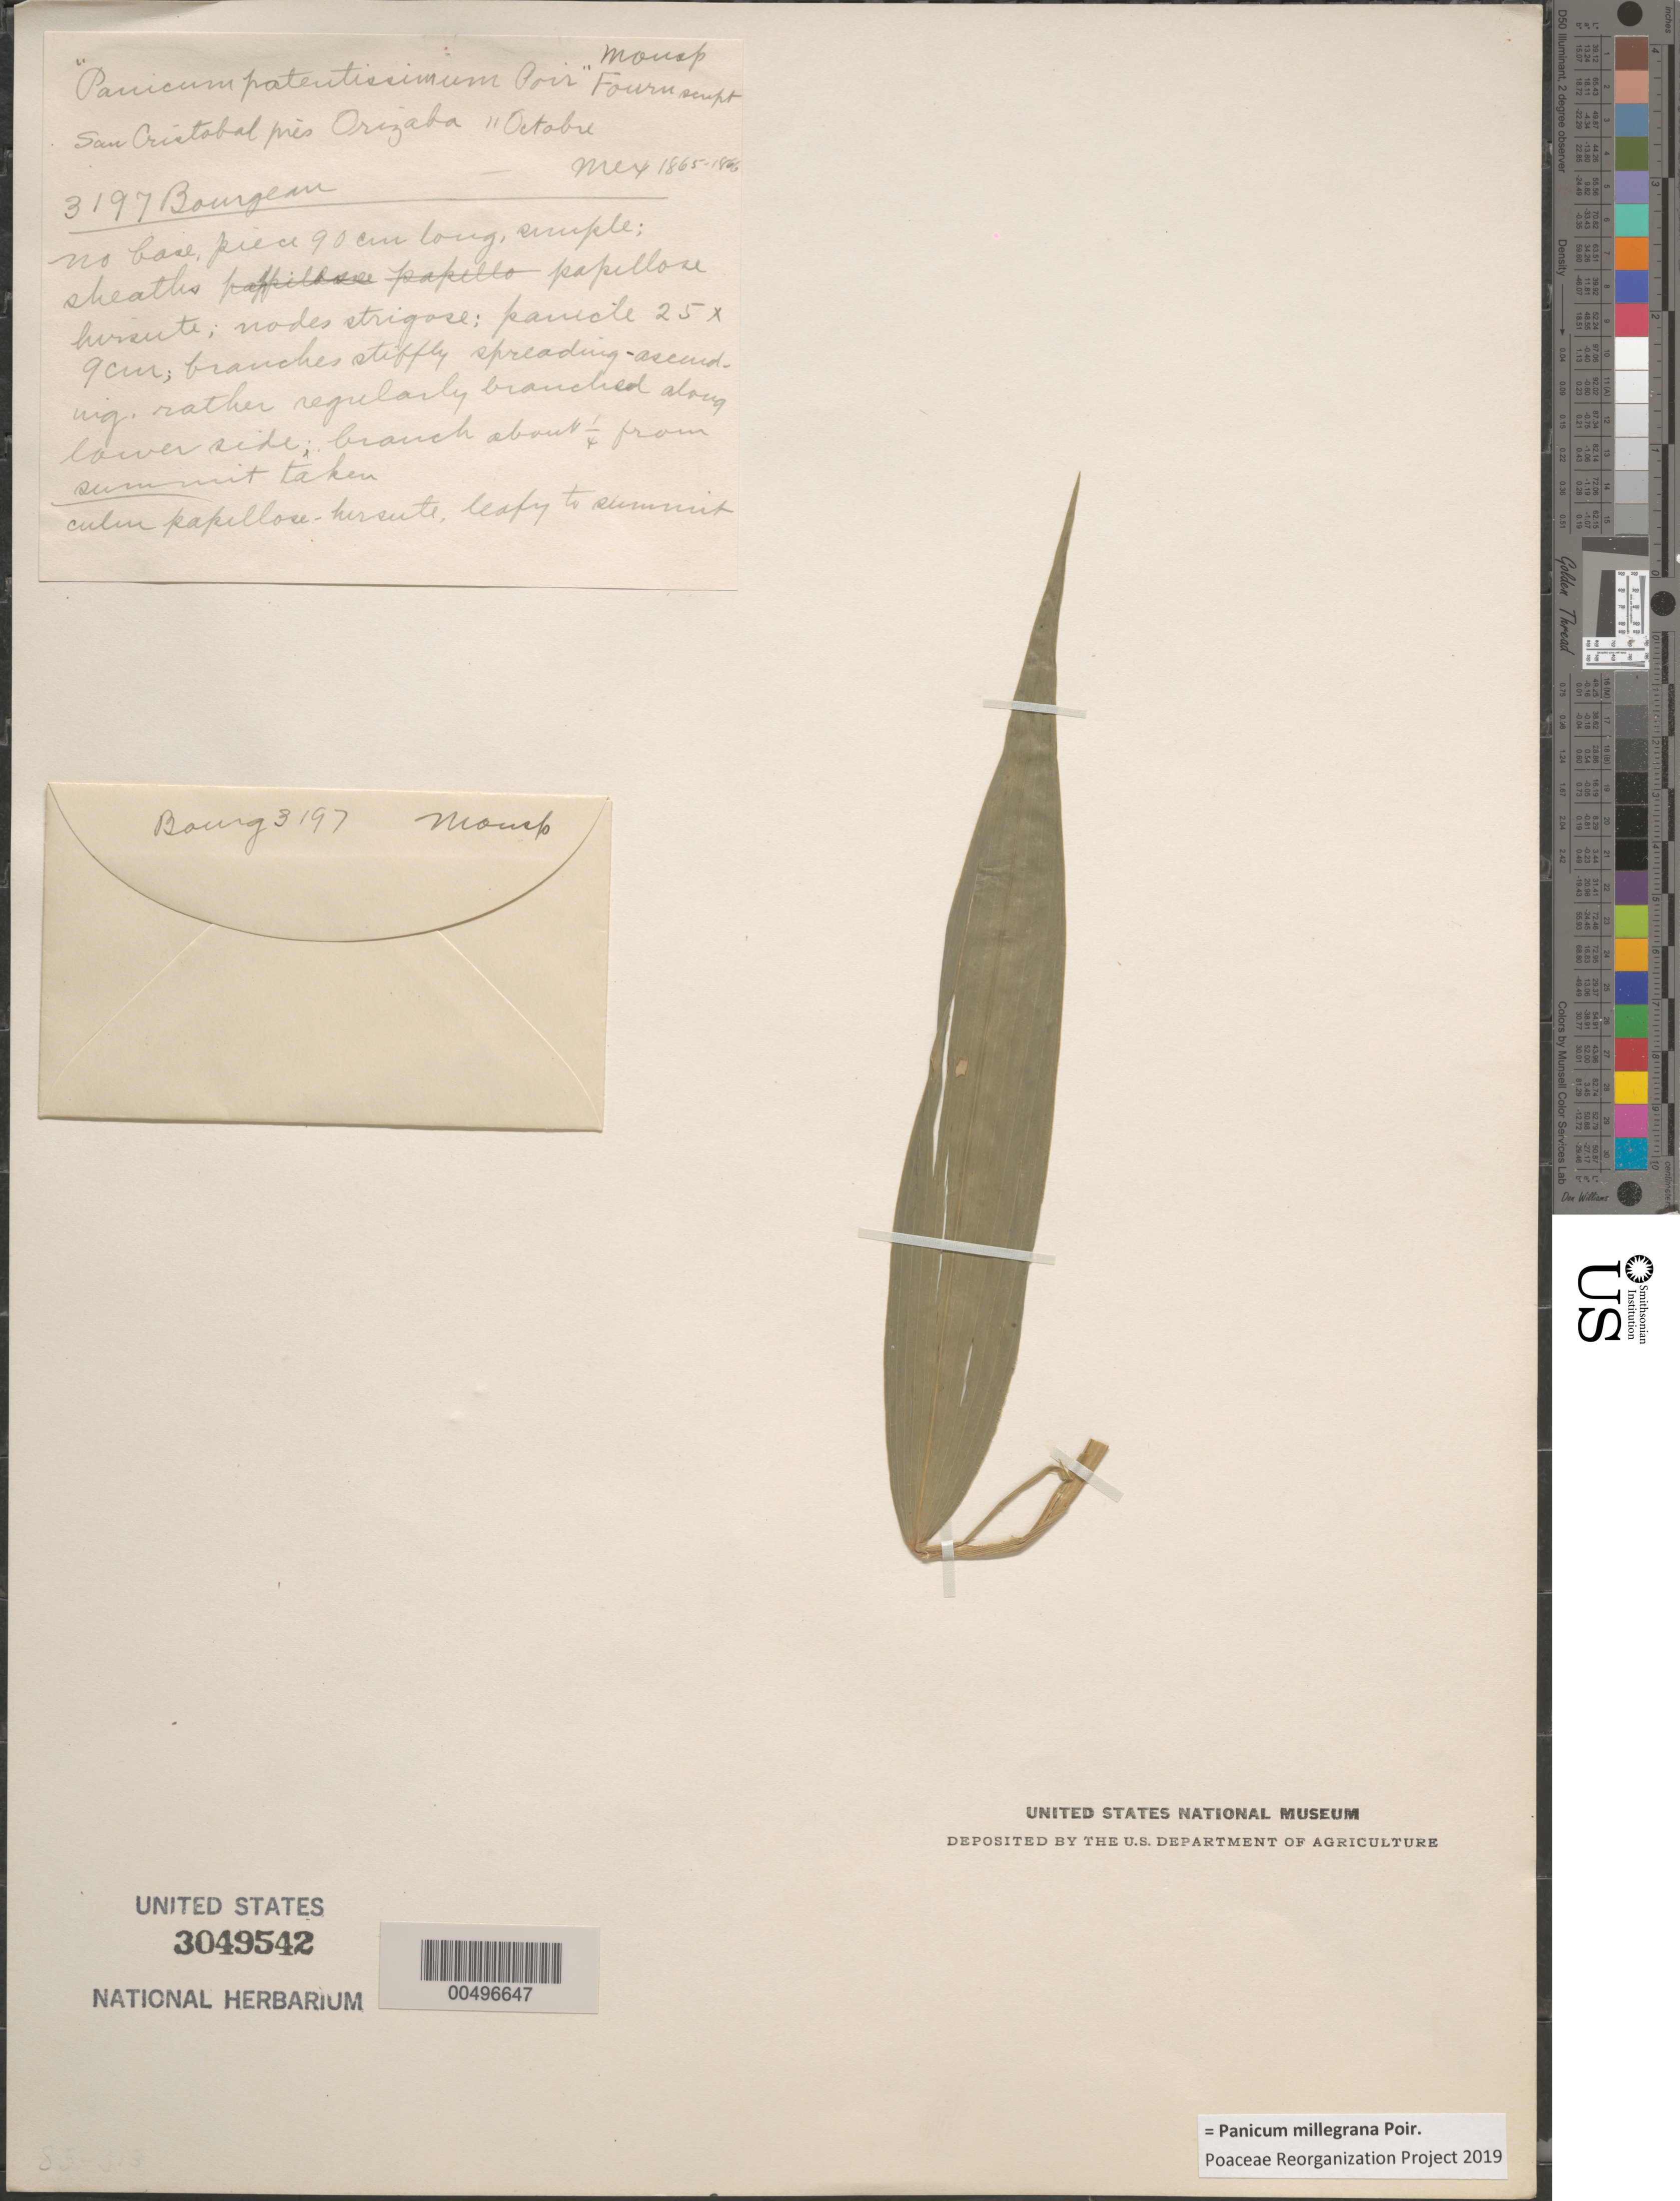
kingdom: Plantae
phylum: Tracheophyta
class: Liliopsida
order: Poales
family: Poaceae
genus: Panicum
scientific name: Panicum millegrana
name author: Poir.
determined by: Poaceae Reorganization Project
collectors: -. Bourgeau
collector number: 3197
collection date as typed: Oct 1865 or Oct 1866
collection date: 1865-10 or 1866-10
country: Mexico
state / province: Veracruz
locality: San Cristobal prŠs Orizaba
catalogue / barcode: US 3049542